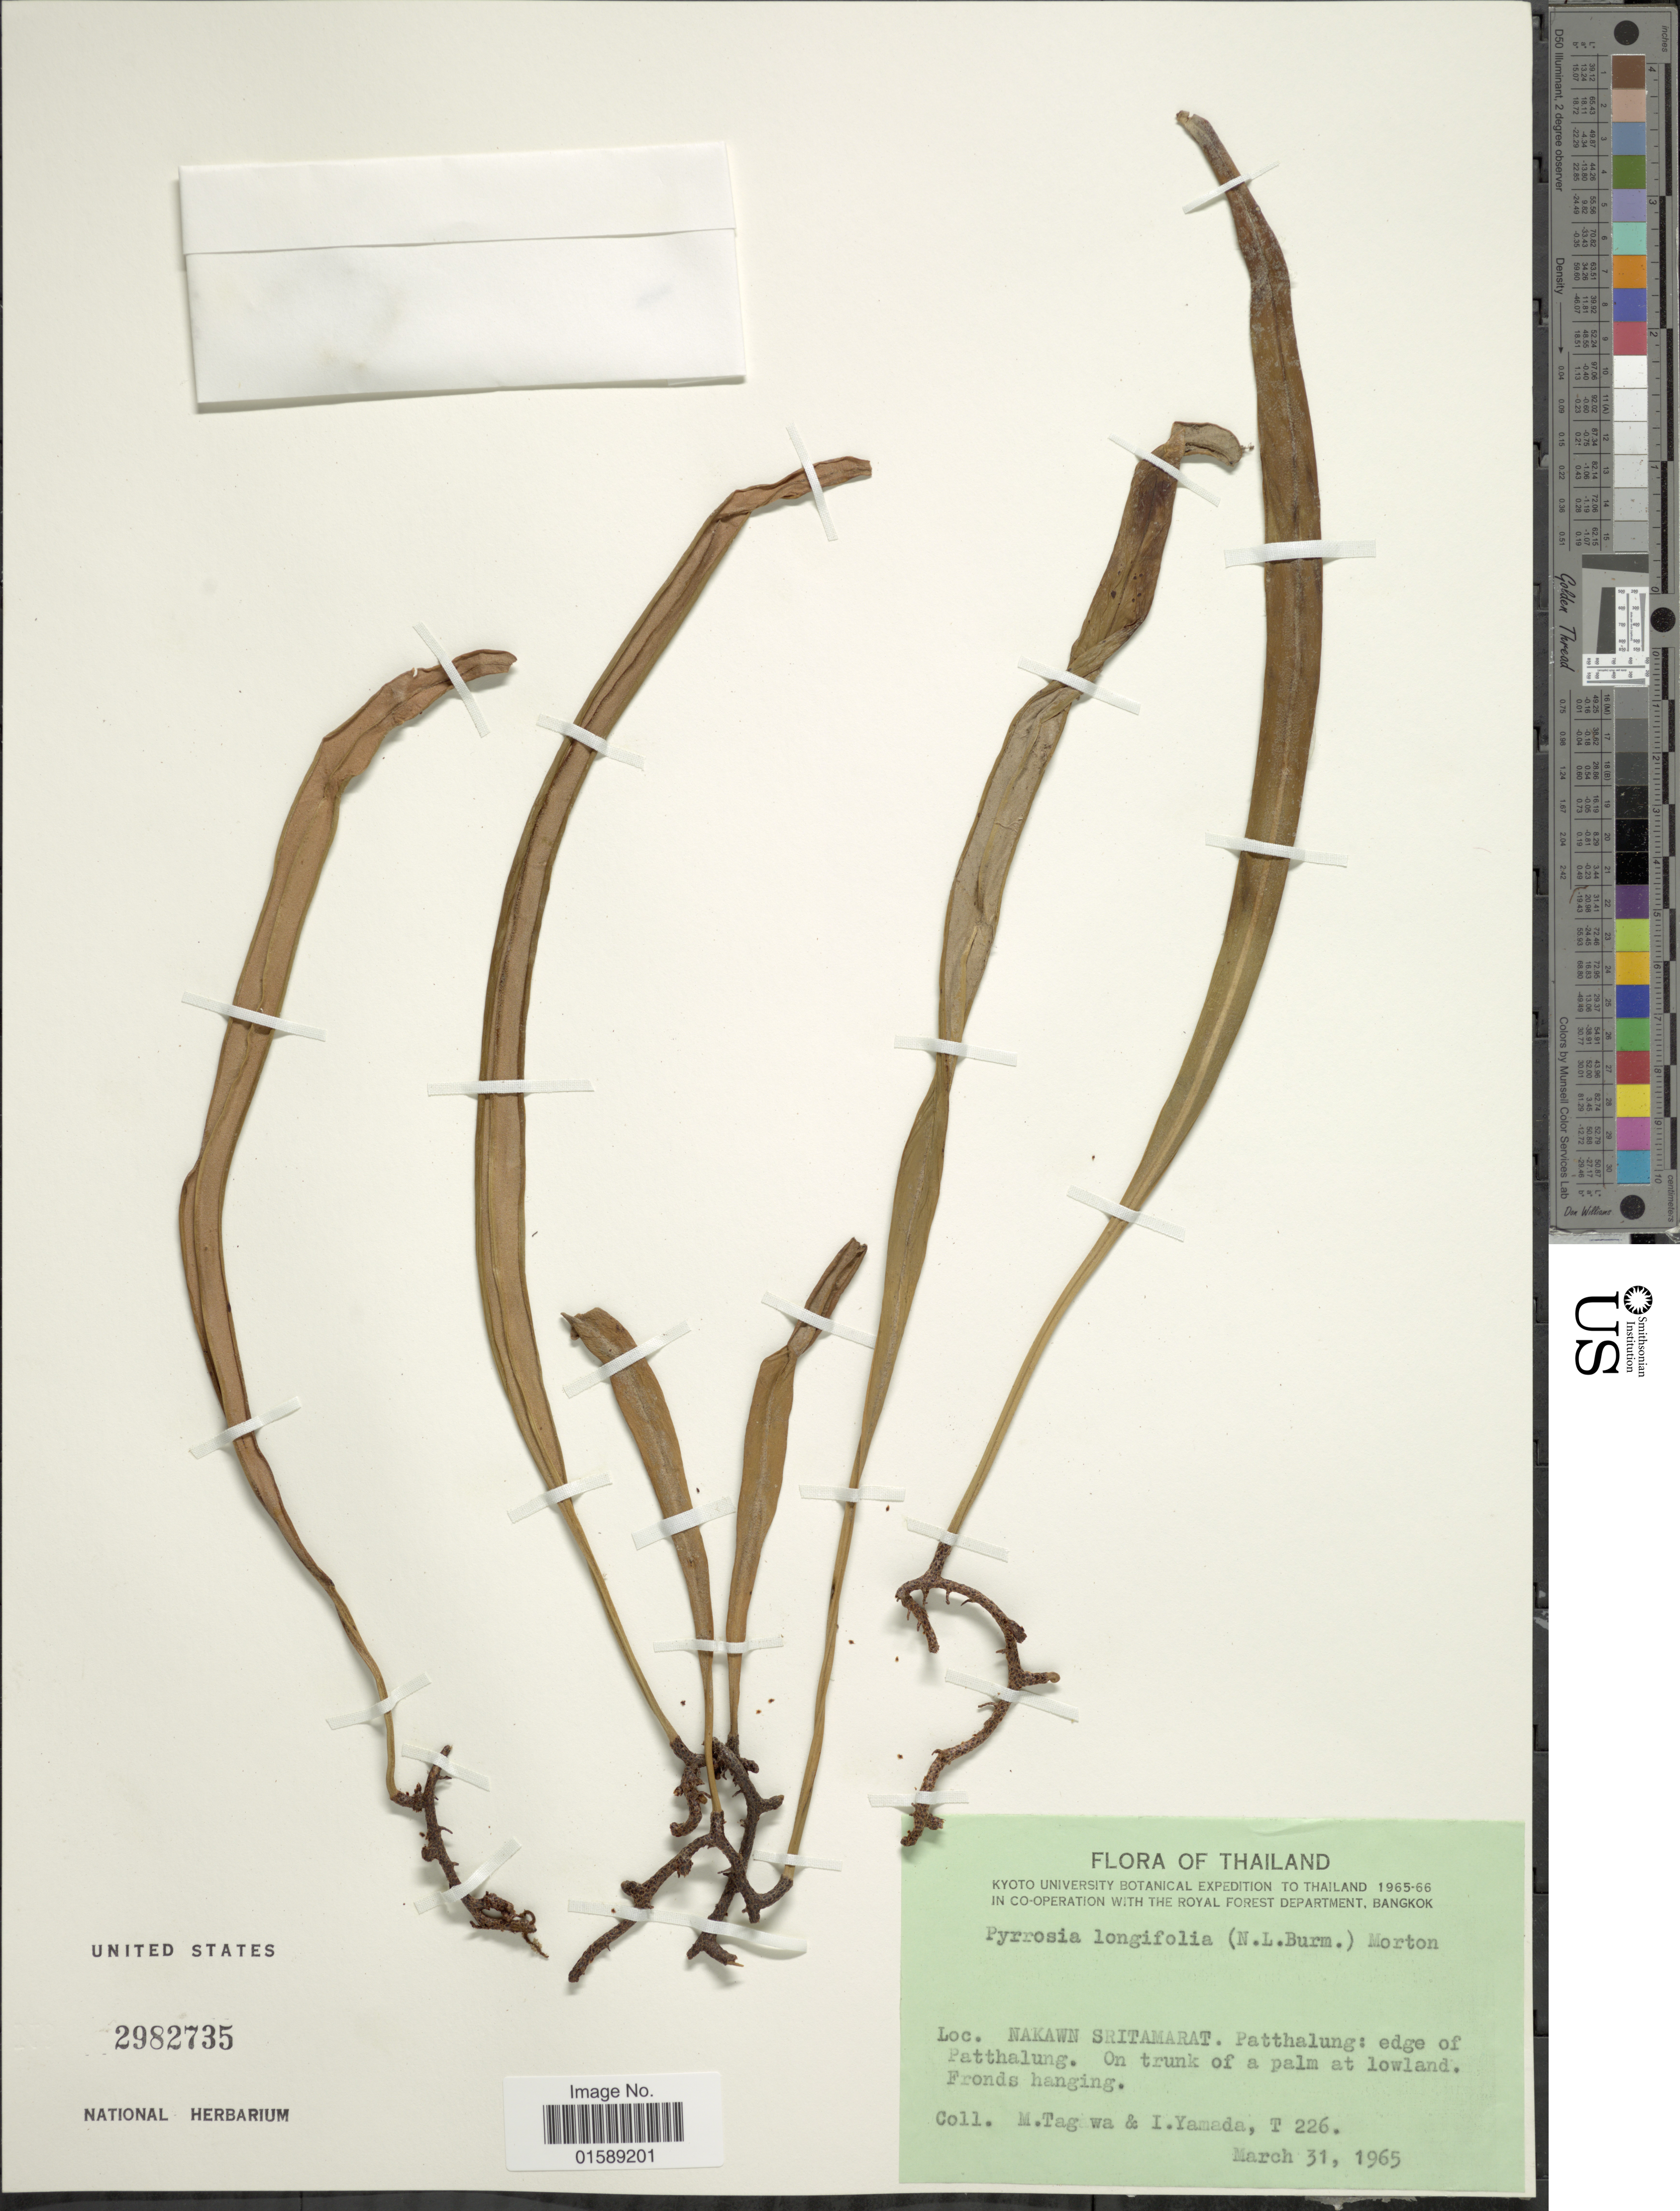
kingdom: Plantae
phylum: Tracheophyta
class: Polypodiopsida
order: Polypodiales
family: Polypodiaceae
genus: Pyrrosia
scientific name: Pyrrosia longifolia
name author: (Burm. f.) C.V. Morton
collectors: M. Tagawa & I. Yamada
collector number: T 226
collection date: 1965-03-31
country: Thailand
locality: Nakawn Sritamarat. Patthalung: edge of Patthalung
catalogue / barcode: US 2982735